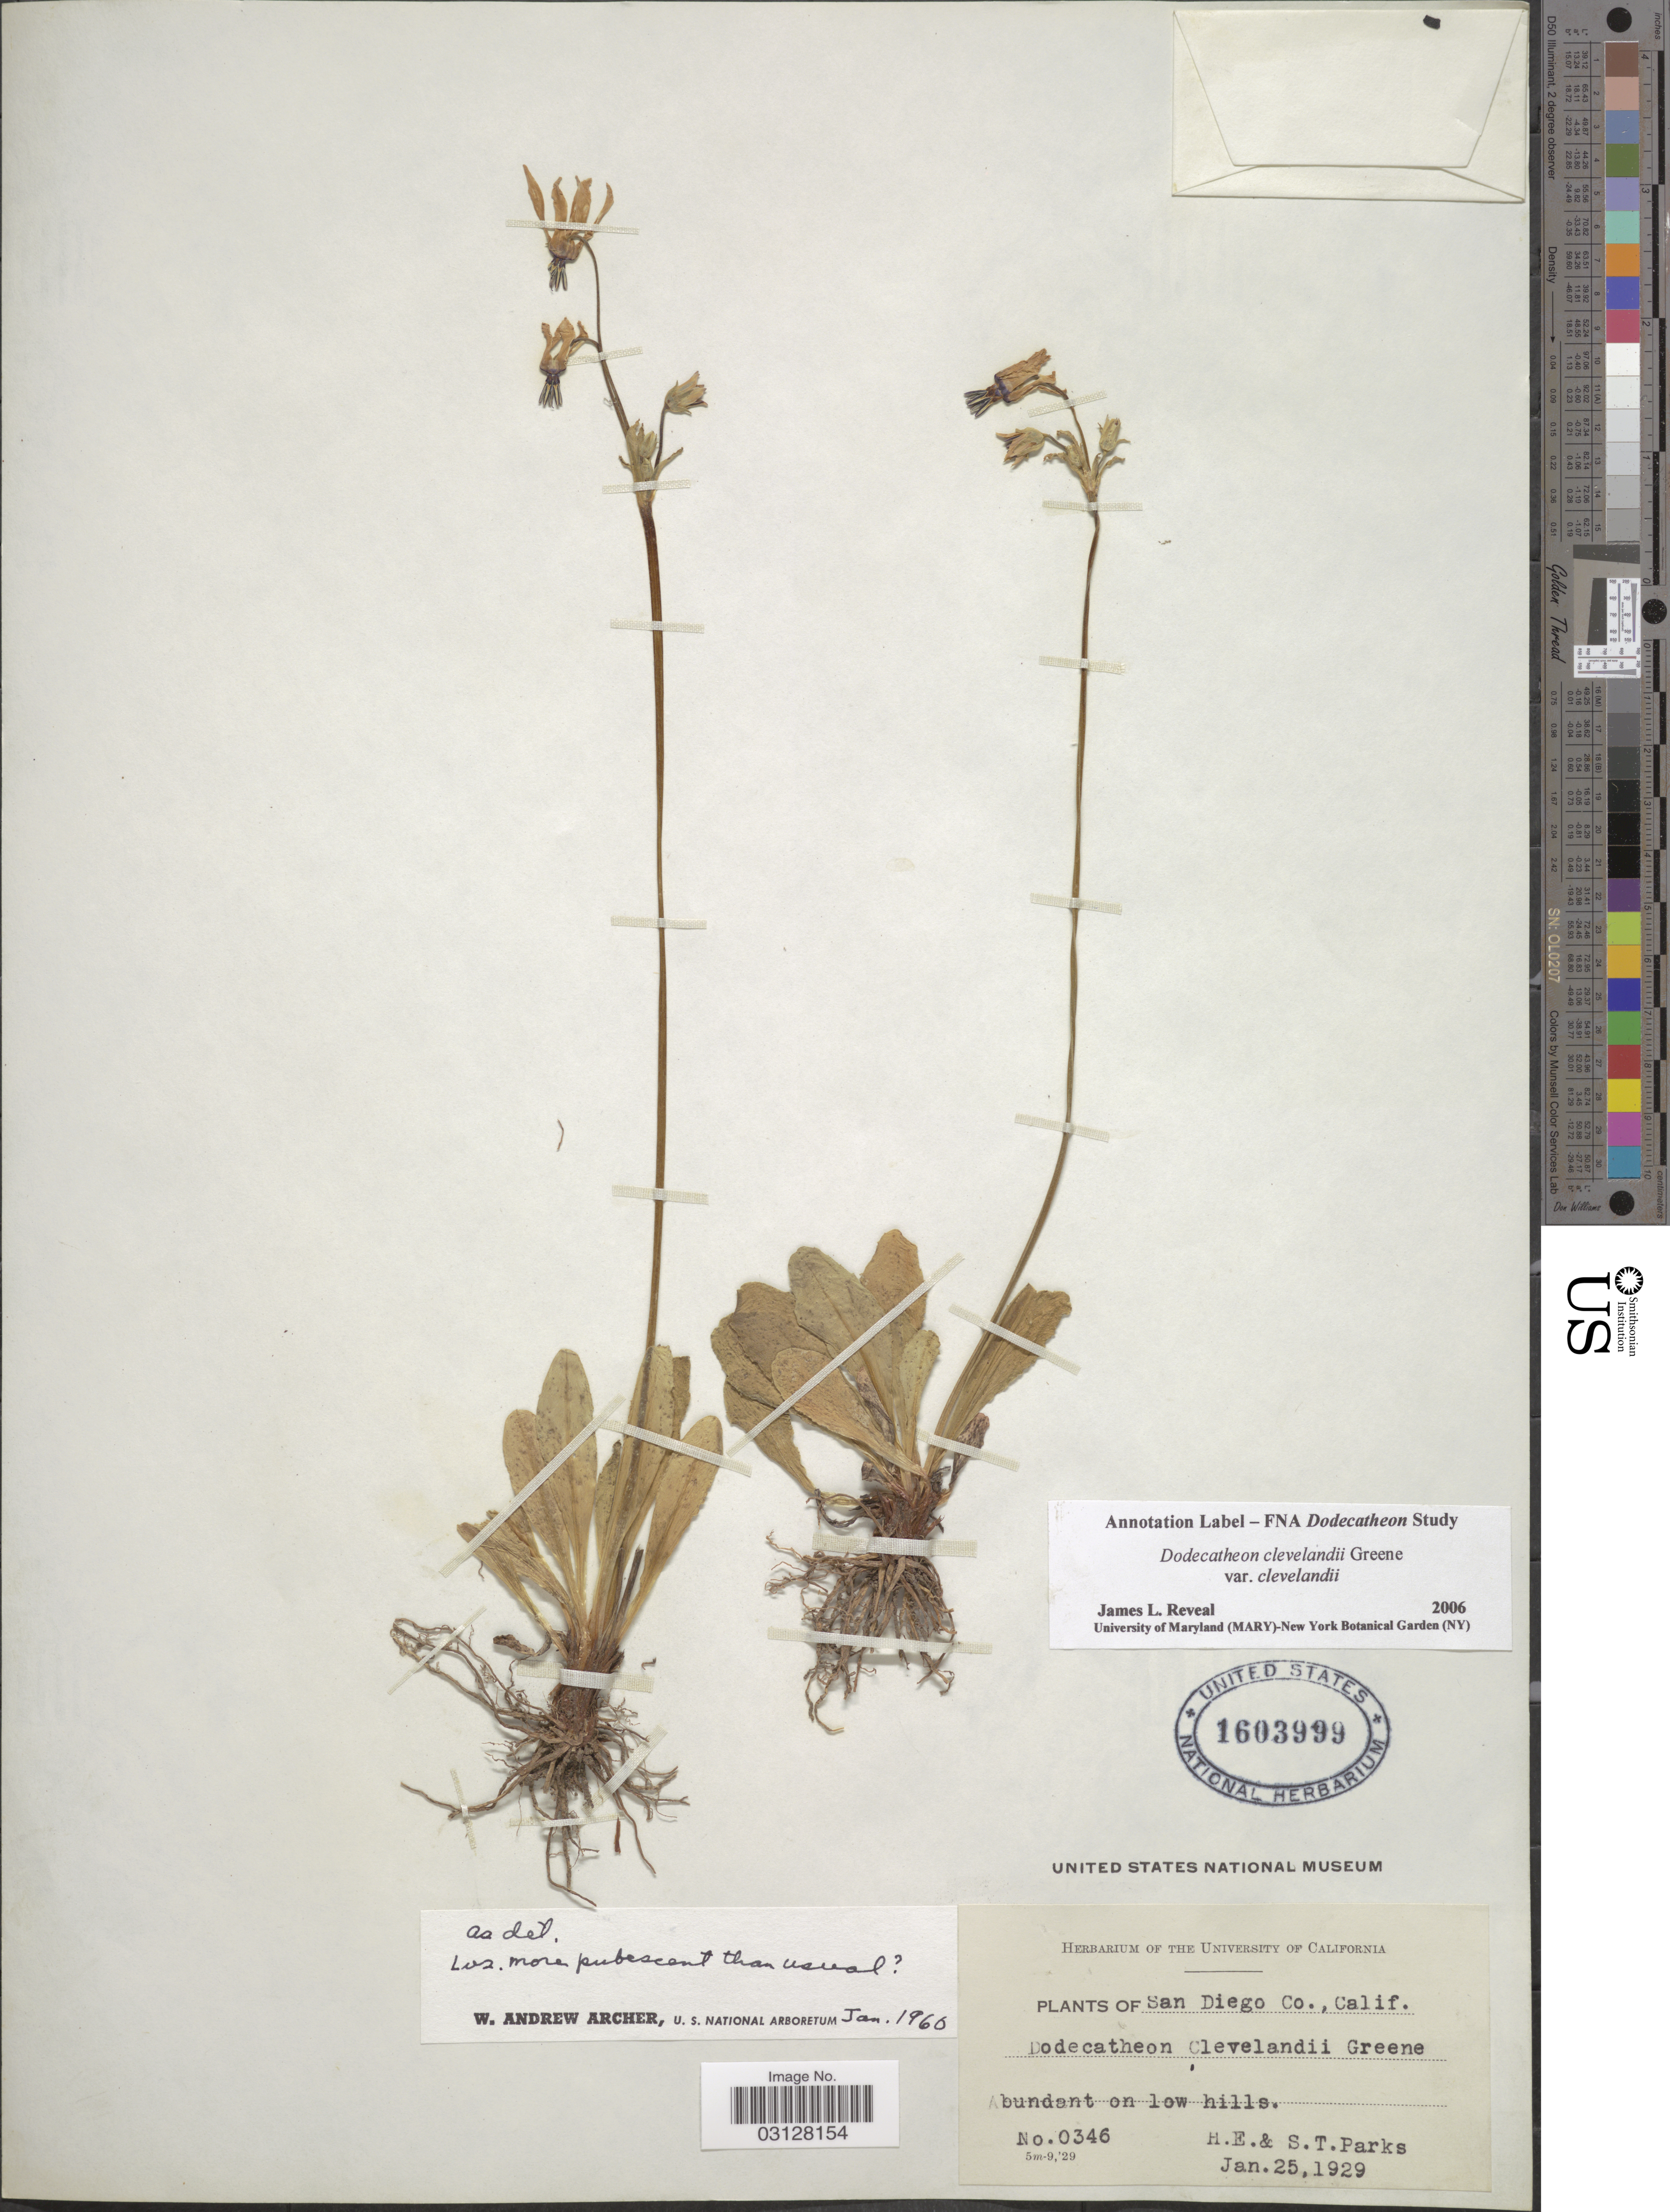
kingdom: Plantae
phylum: Tracheophyta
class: Magnoliopsida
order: Ericales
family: Primulaceae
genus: Dodecatheon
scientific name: Dodecatheon clevelandii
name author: Greene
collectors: H. E. Parks & S. Parks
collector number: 0346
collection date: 1929-01-25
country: United States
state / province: California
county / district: San Diego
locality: San Diego Co.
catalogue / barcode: US 1603999